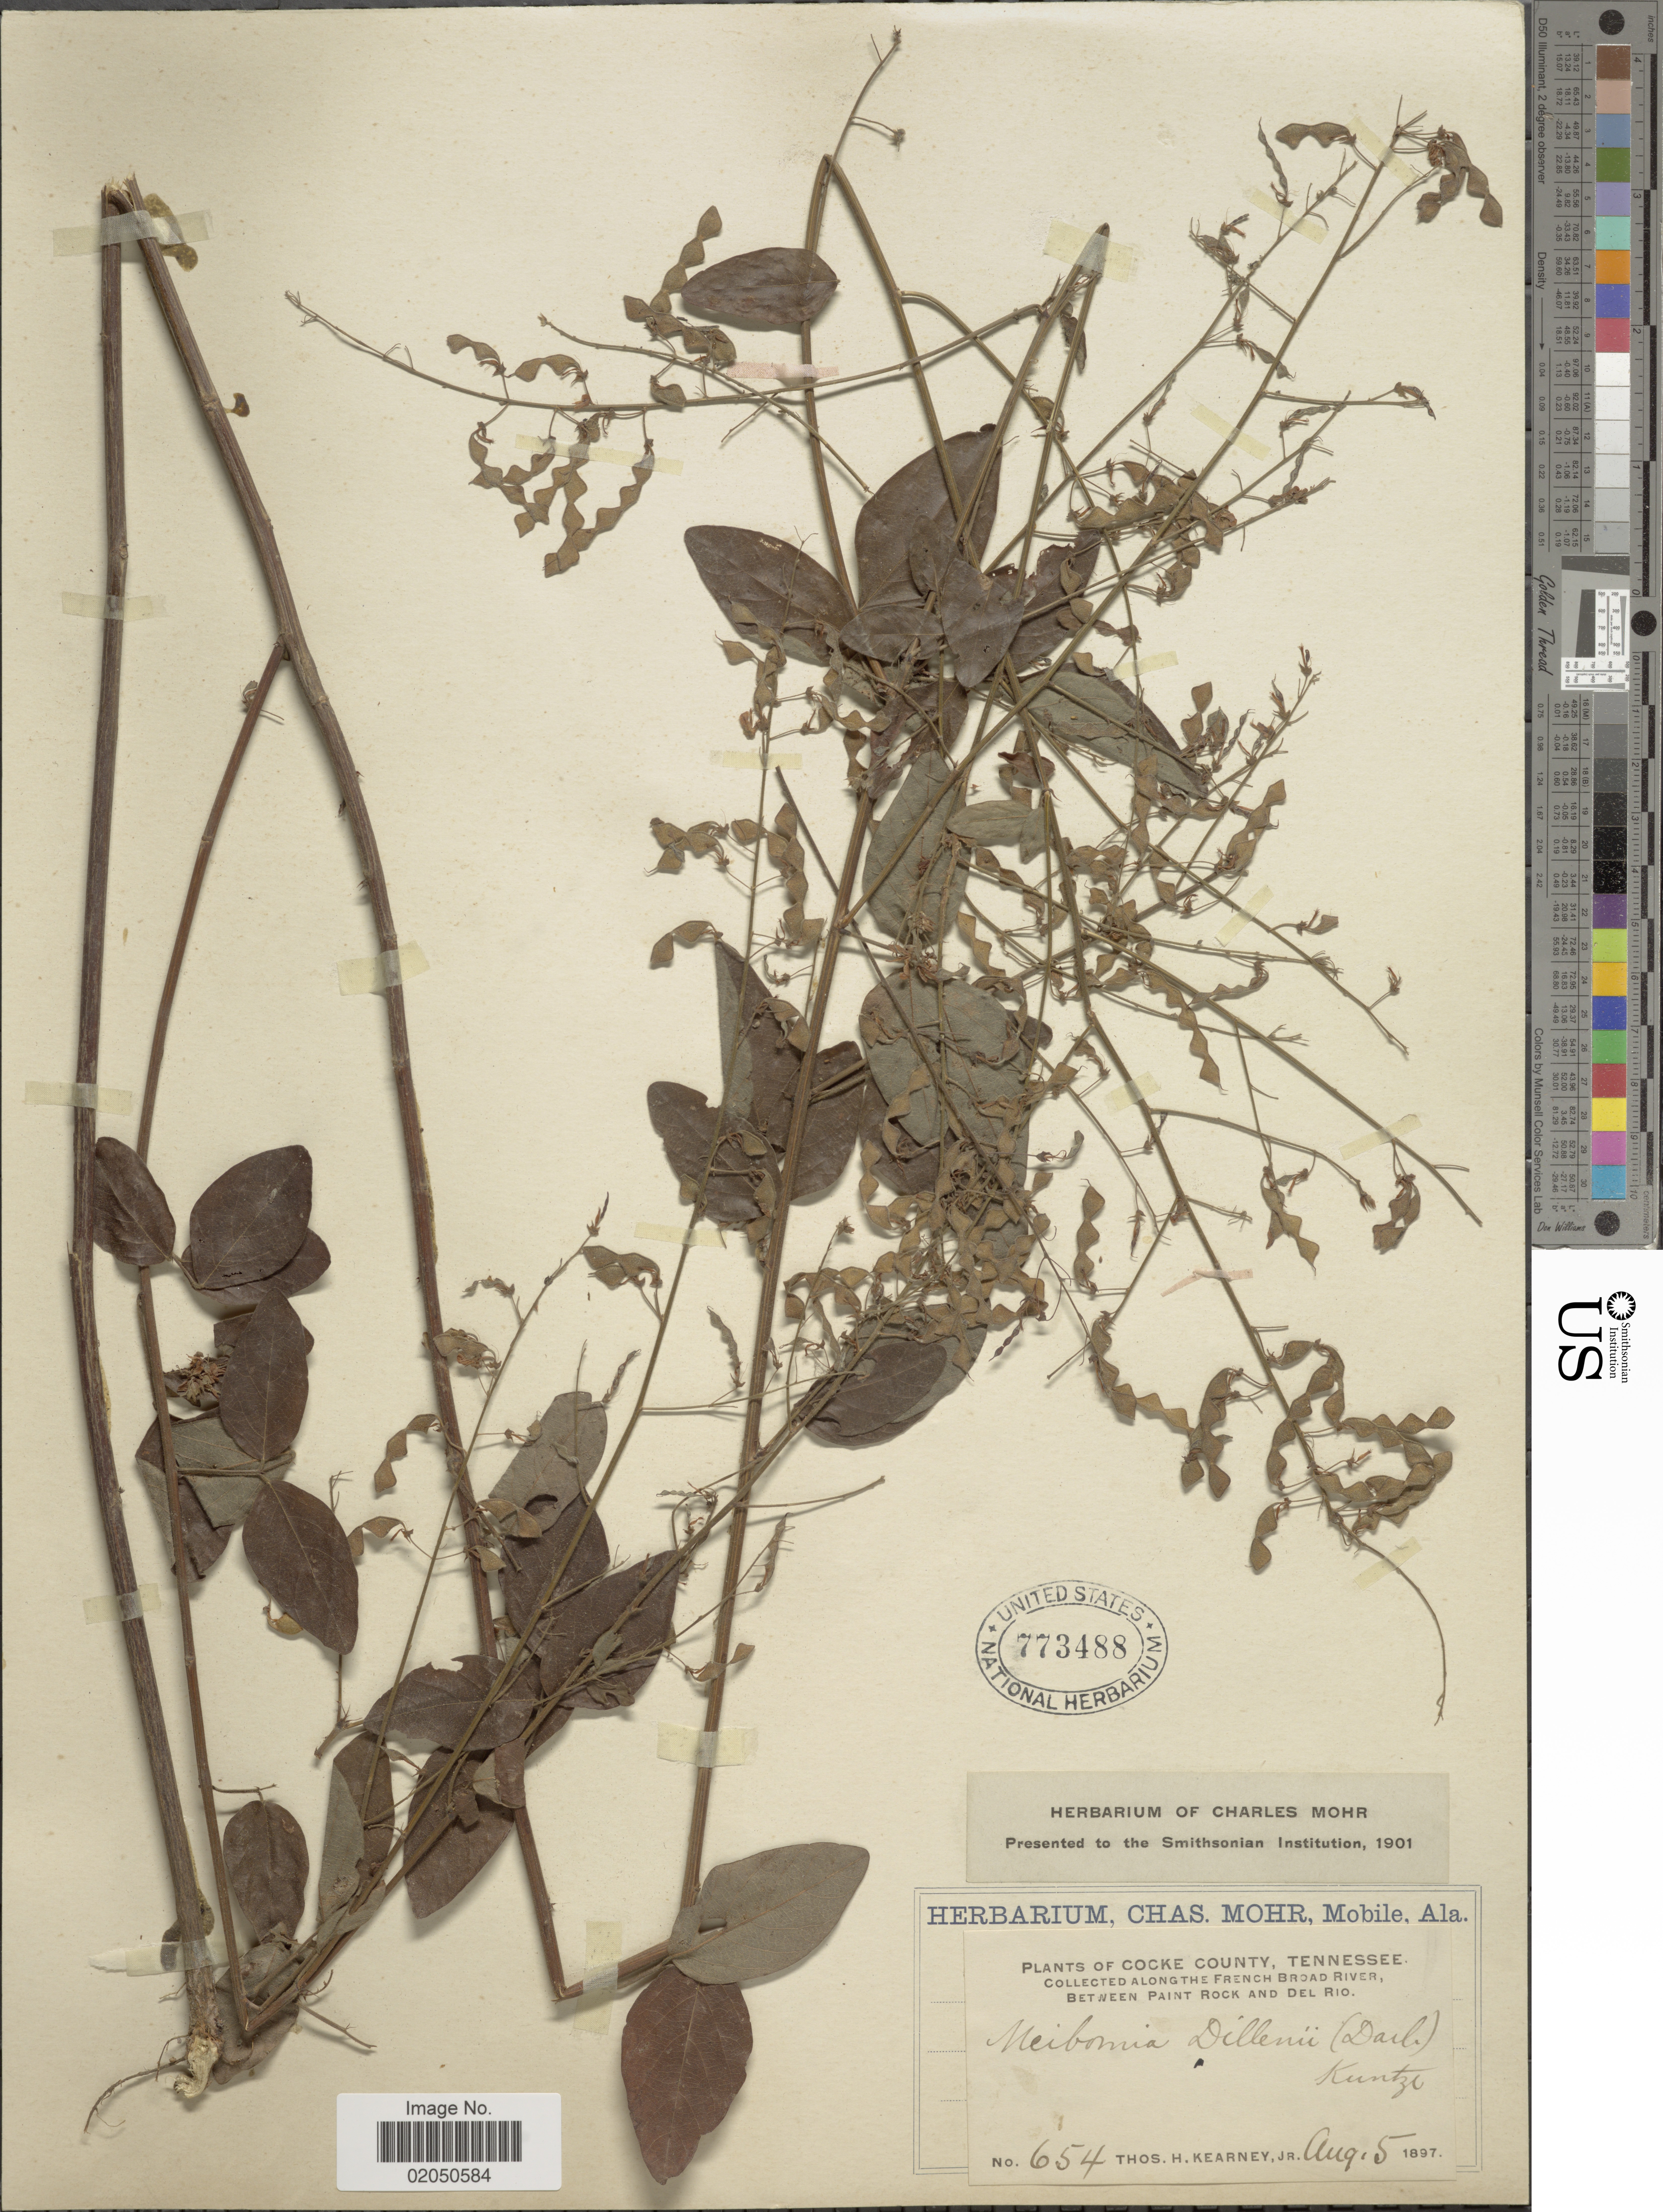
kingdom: Plantae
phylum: Tracheophyta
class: Magnoliopsida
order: Fabales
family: Fabaceae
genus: Desmodium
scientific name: Desmodium glabellum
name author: (Michx.) DC.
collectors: T. H. Kearney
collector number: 654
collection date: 1897-08-05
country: United States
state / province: Tennessee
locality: Cocke County, Along the French Broad River, between Paint Rock and Del Rio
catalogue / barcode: US 773488